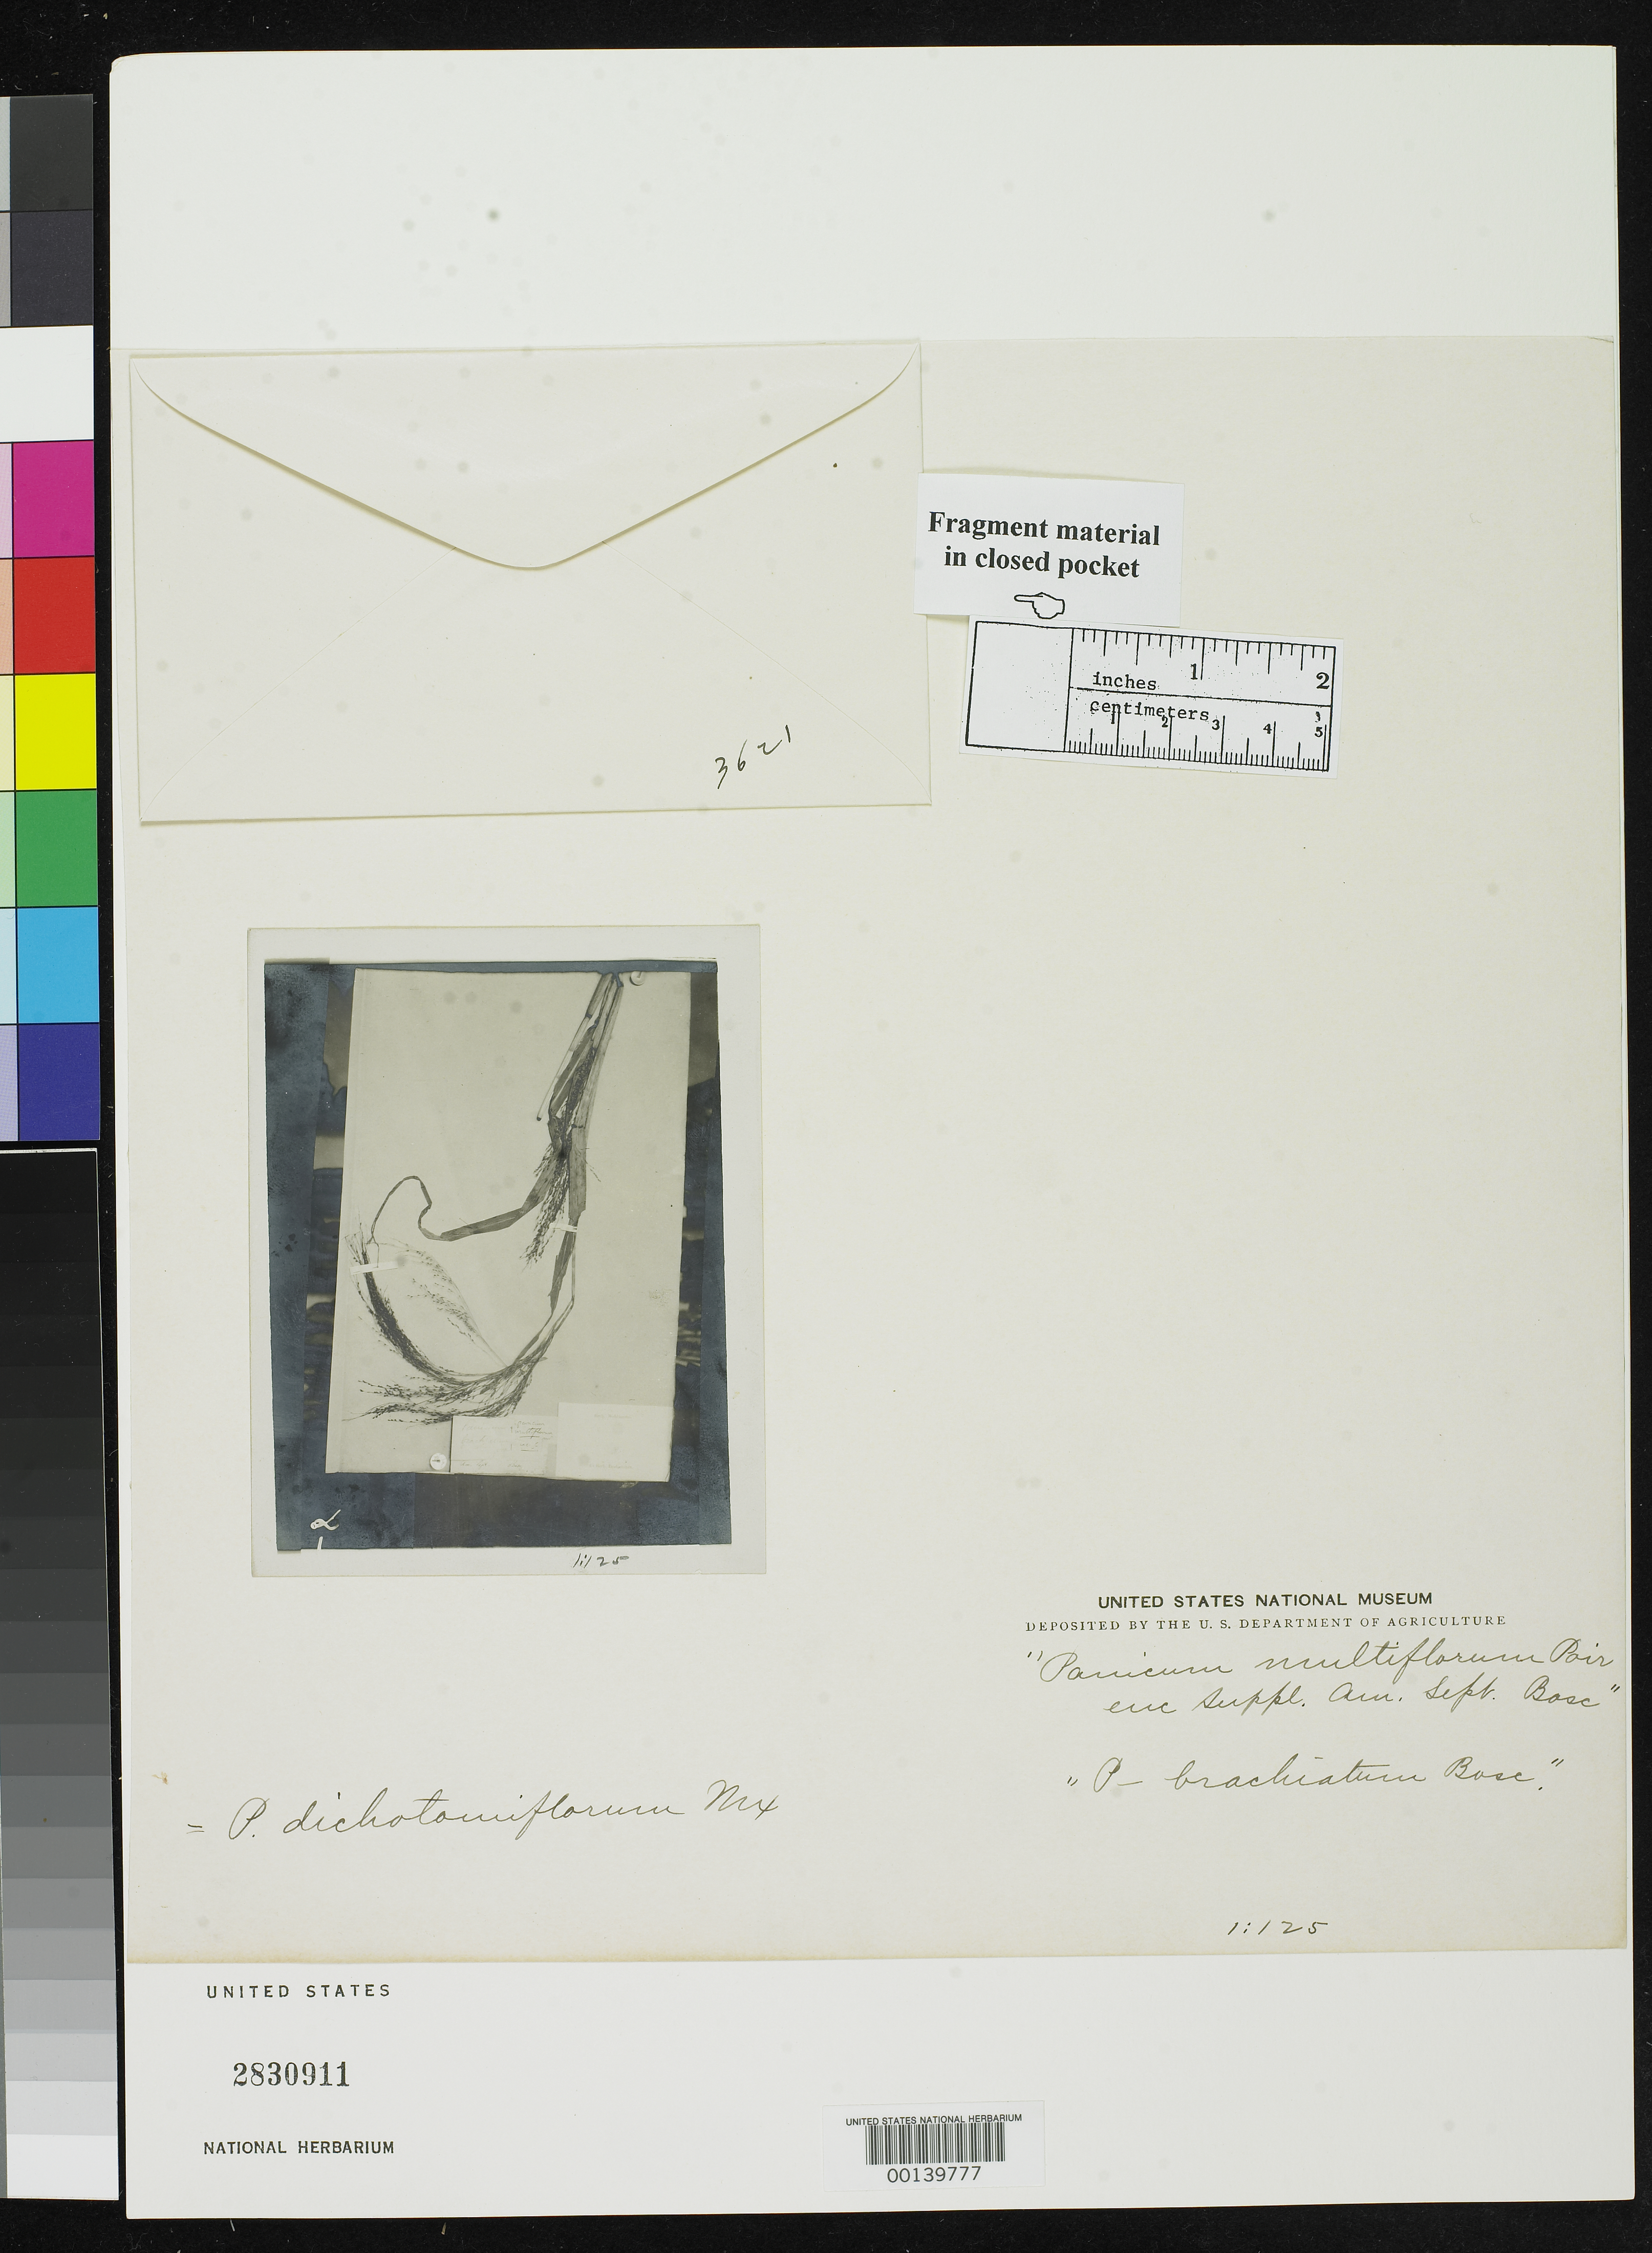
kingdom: Plantae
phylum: Tracheophyta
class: Liliopsida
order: Poales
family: Poaceae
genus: Panicum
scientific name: Panicum multiflorum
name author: Poir. in Lam.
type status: Type Fragment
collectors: L. A. G. Bosc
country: United States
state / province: North Carolina / South Carolina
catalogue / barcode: US 2830911